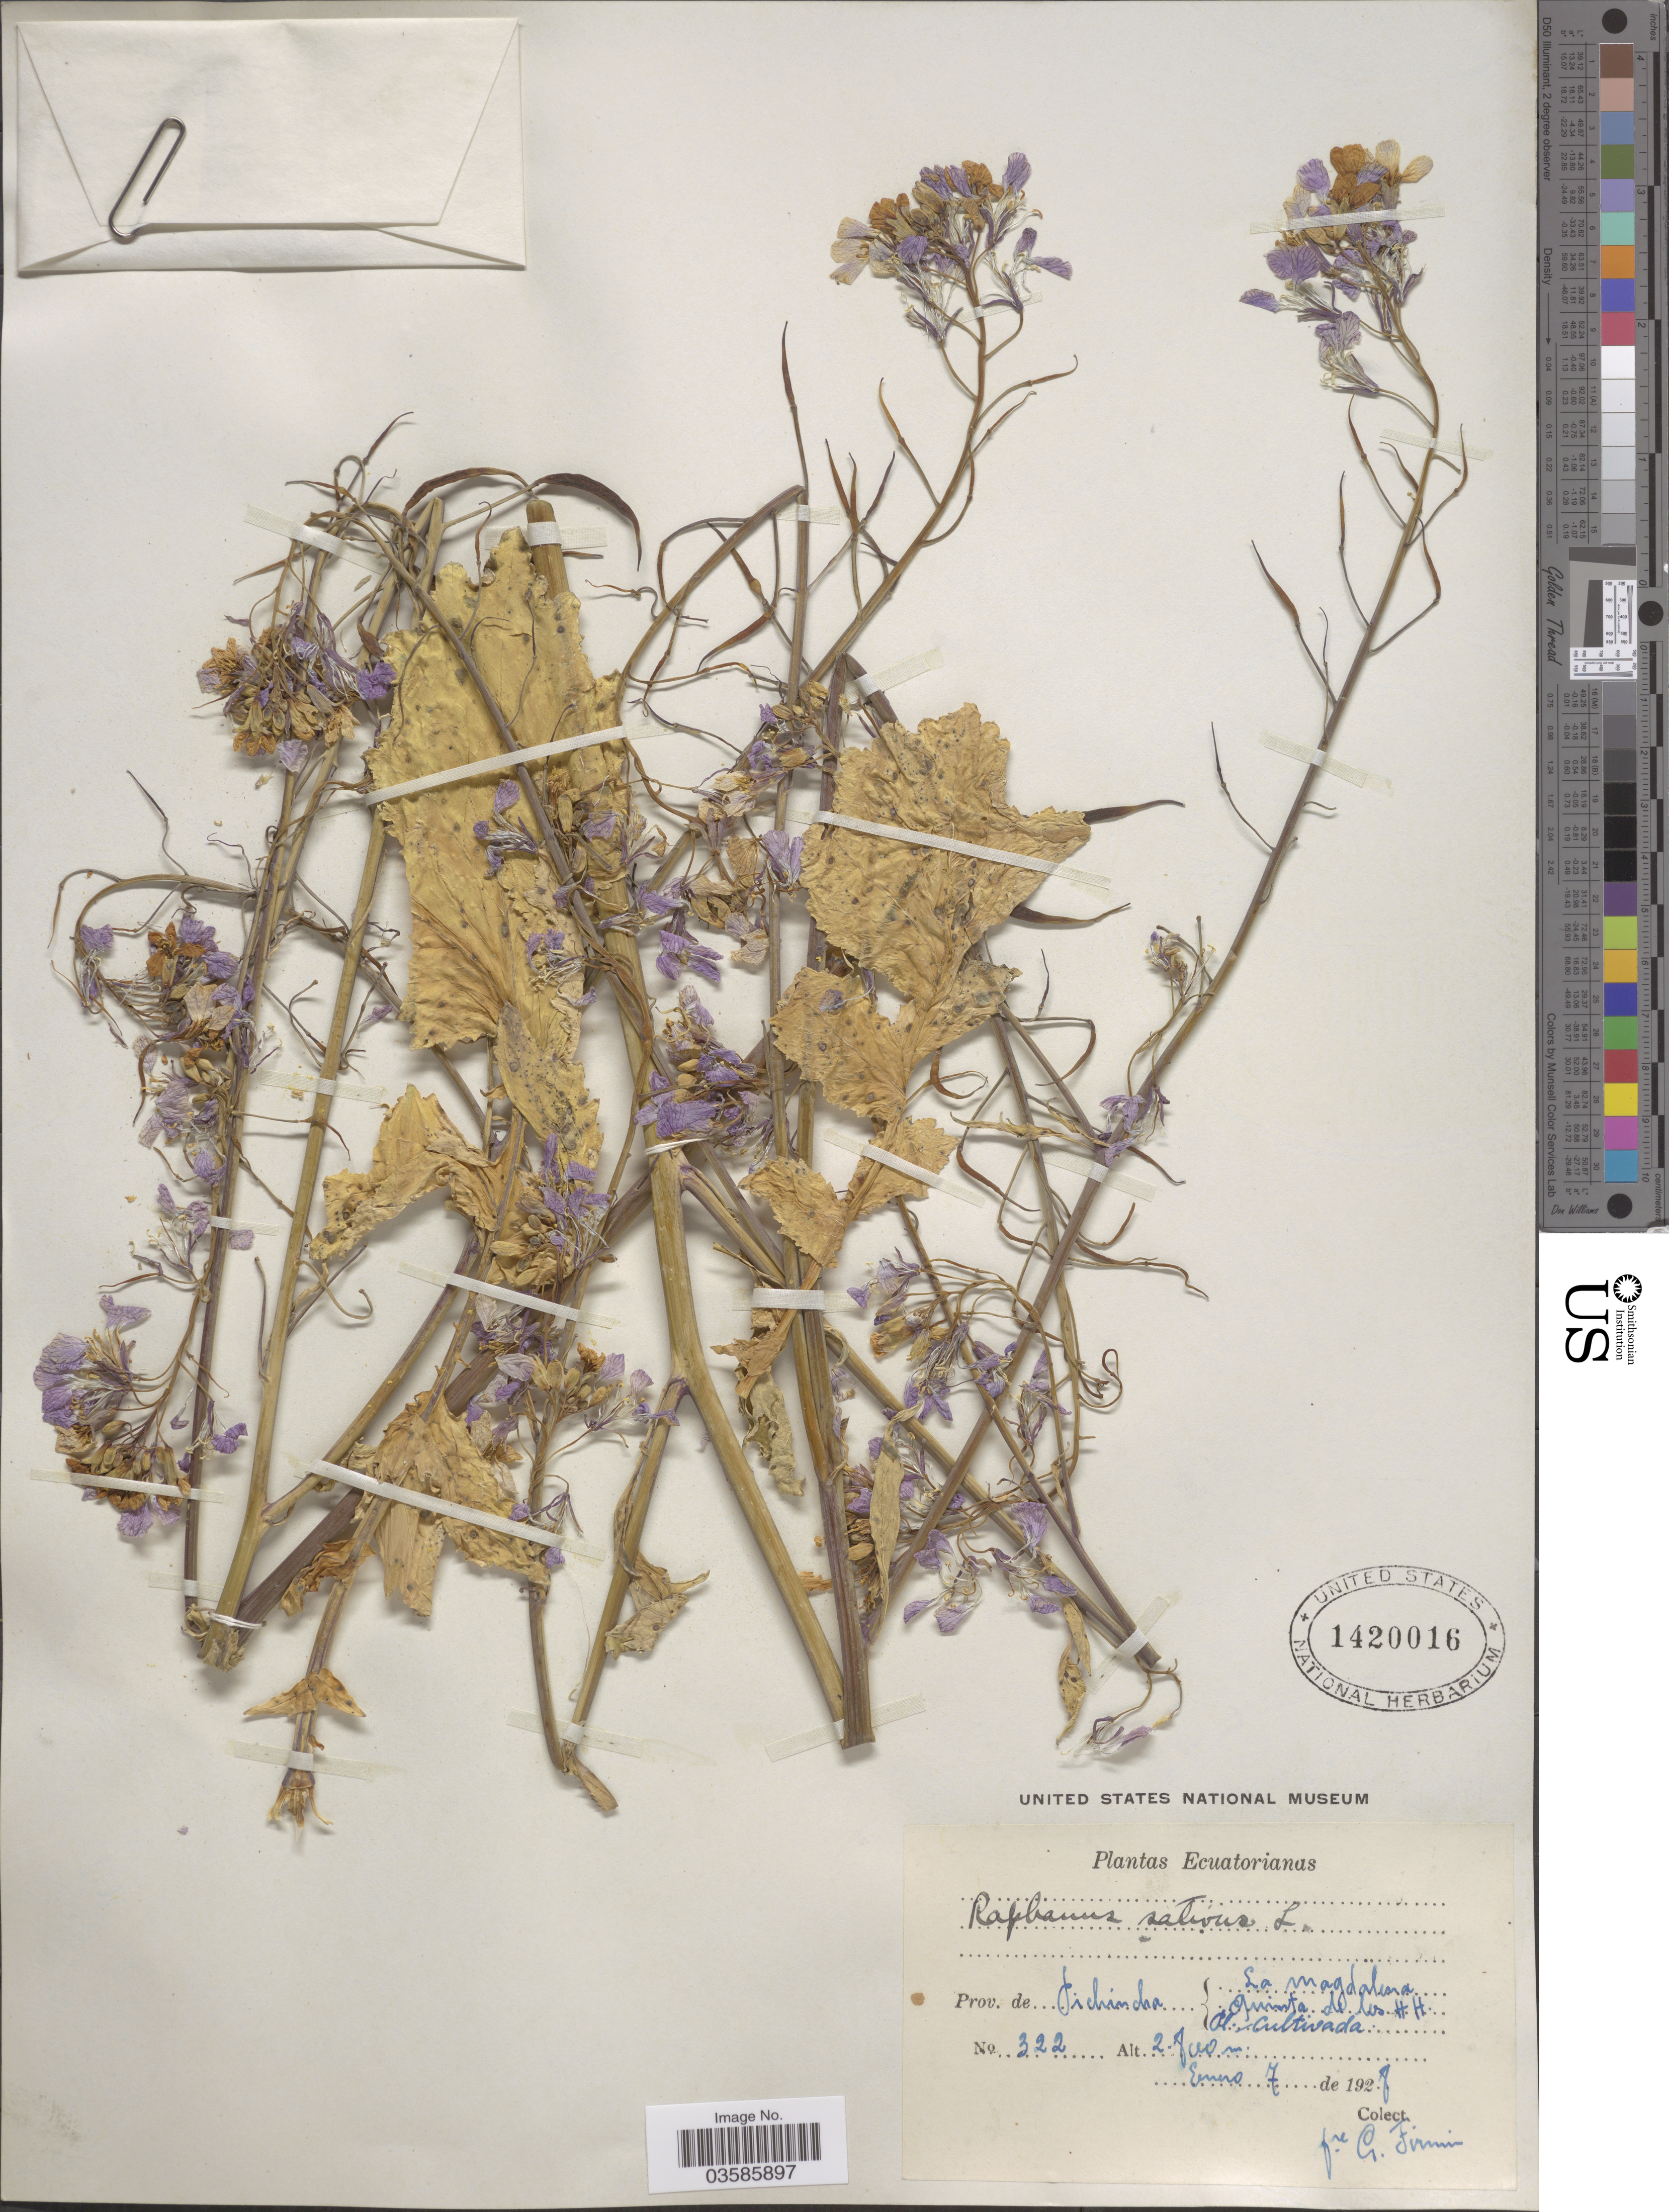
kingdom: Plantae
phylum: Tracheophyta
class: Magnoliopsida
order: Brassicales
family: Brassicaceae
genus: Raphanus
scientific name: Raphanus sativus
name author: L.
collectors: F. Firmin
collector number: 322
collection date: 1928-01-07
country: Ecuador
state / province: Pichincha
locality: Ecuatorianas. Pichincha. La Magdalina Quinta de los H.H.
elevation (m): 2700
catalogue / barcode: US 1420016